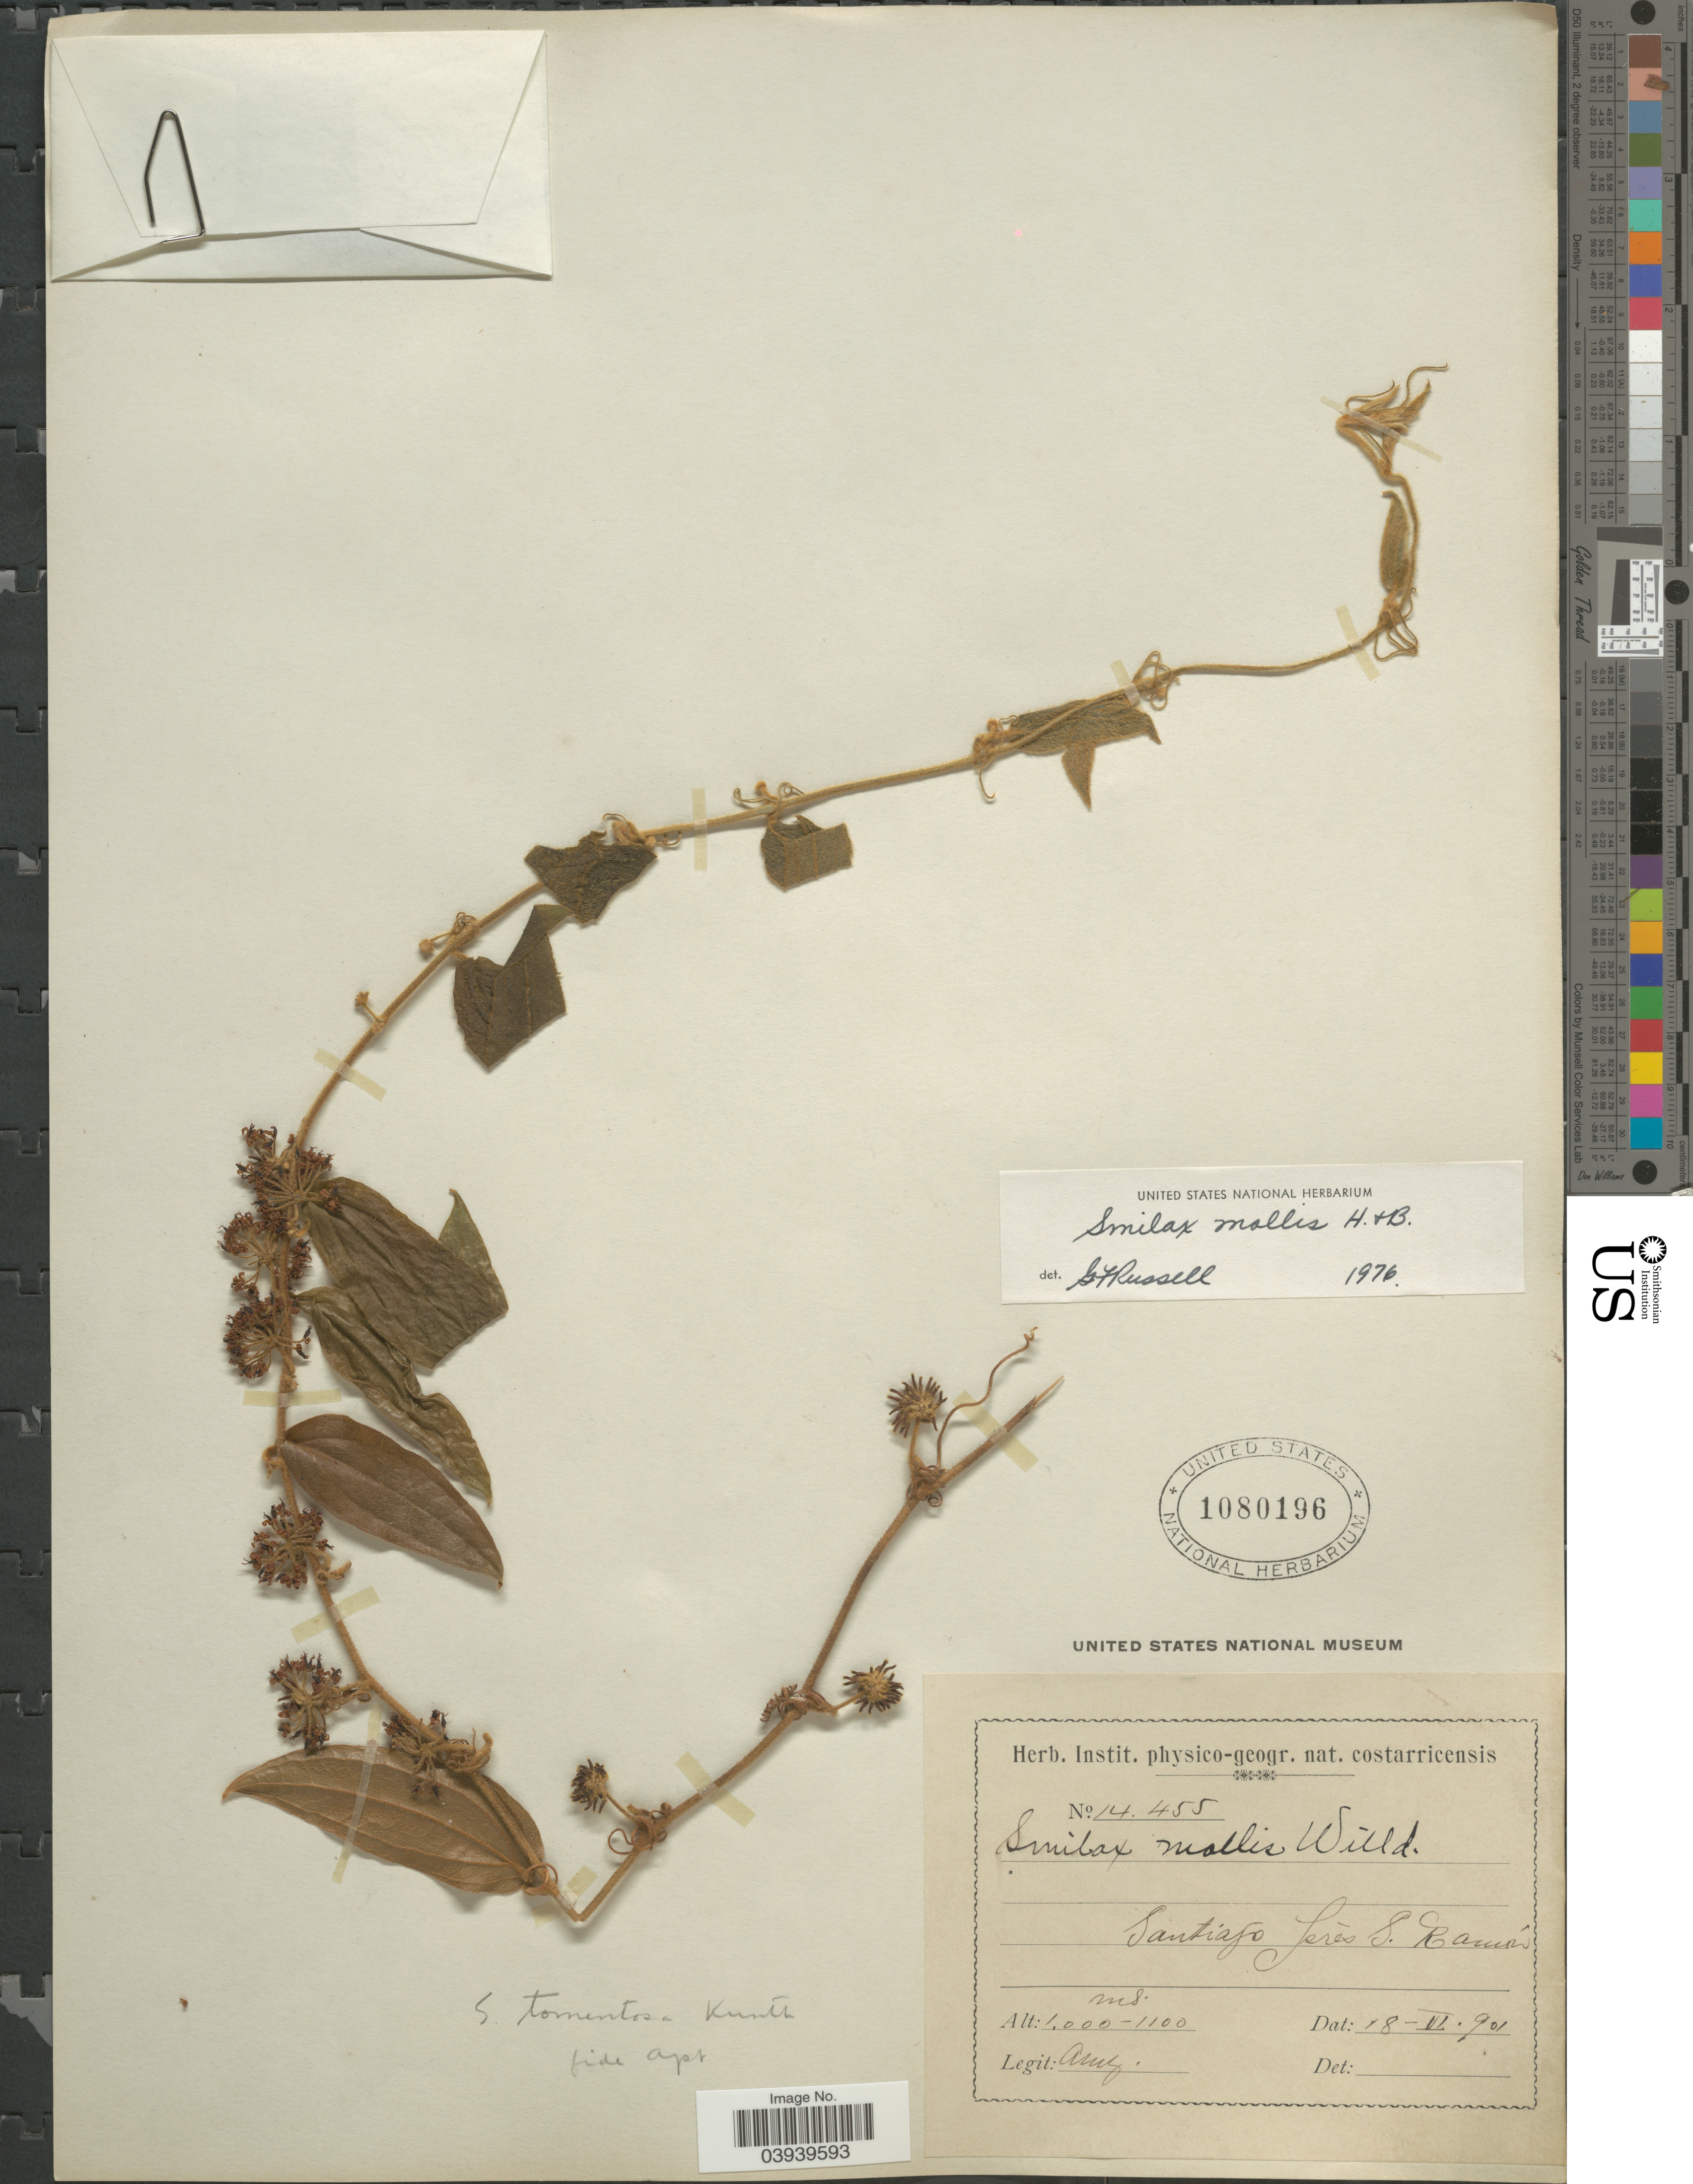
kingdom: Plantae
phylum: Tracheophyta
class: Liliopsida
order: Liliales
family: Smilacaceae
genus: Smilax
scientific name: Smilax mollis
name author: Humb. & Bonpl. ex Willd.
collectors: Aruz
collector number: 14455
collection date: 1901-06-18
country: Costa Rica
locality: Santiago Lorés S. Ramón.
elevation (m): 1000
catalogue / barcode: US 1080196